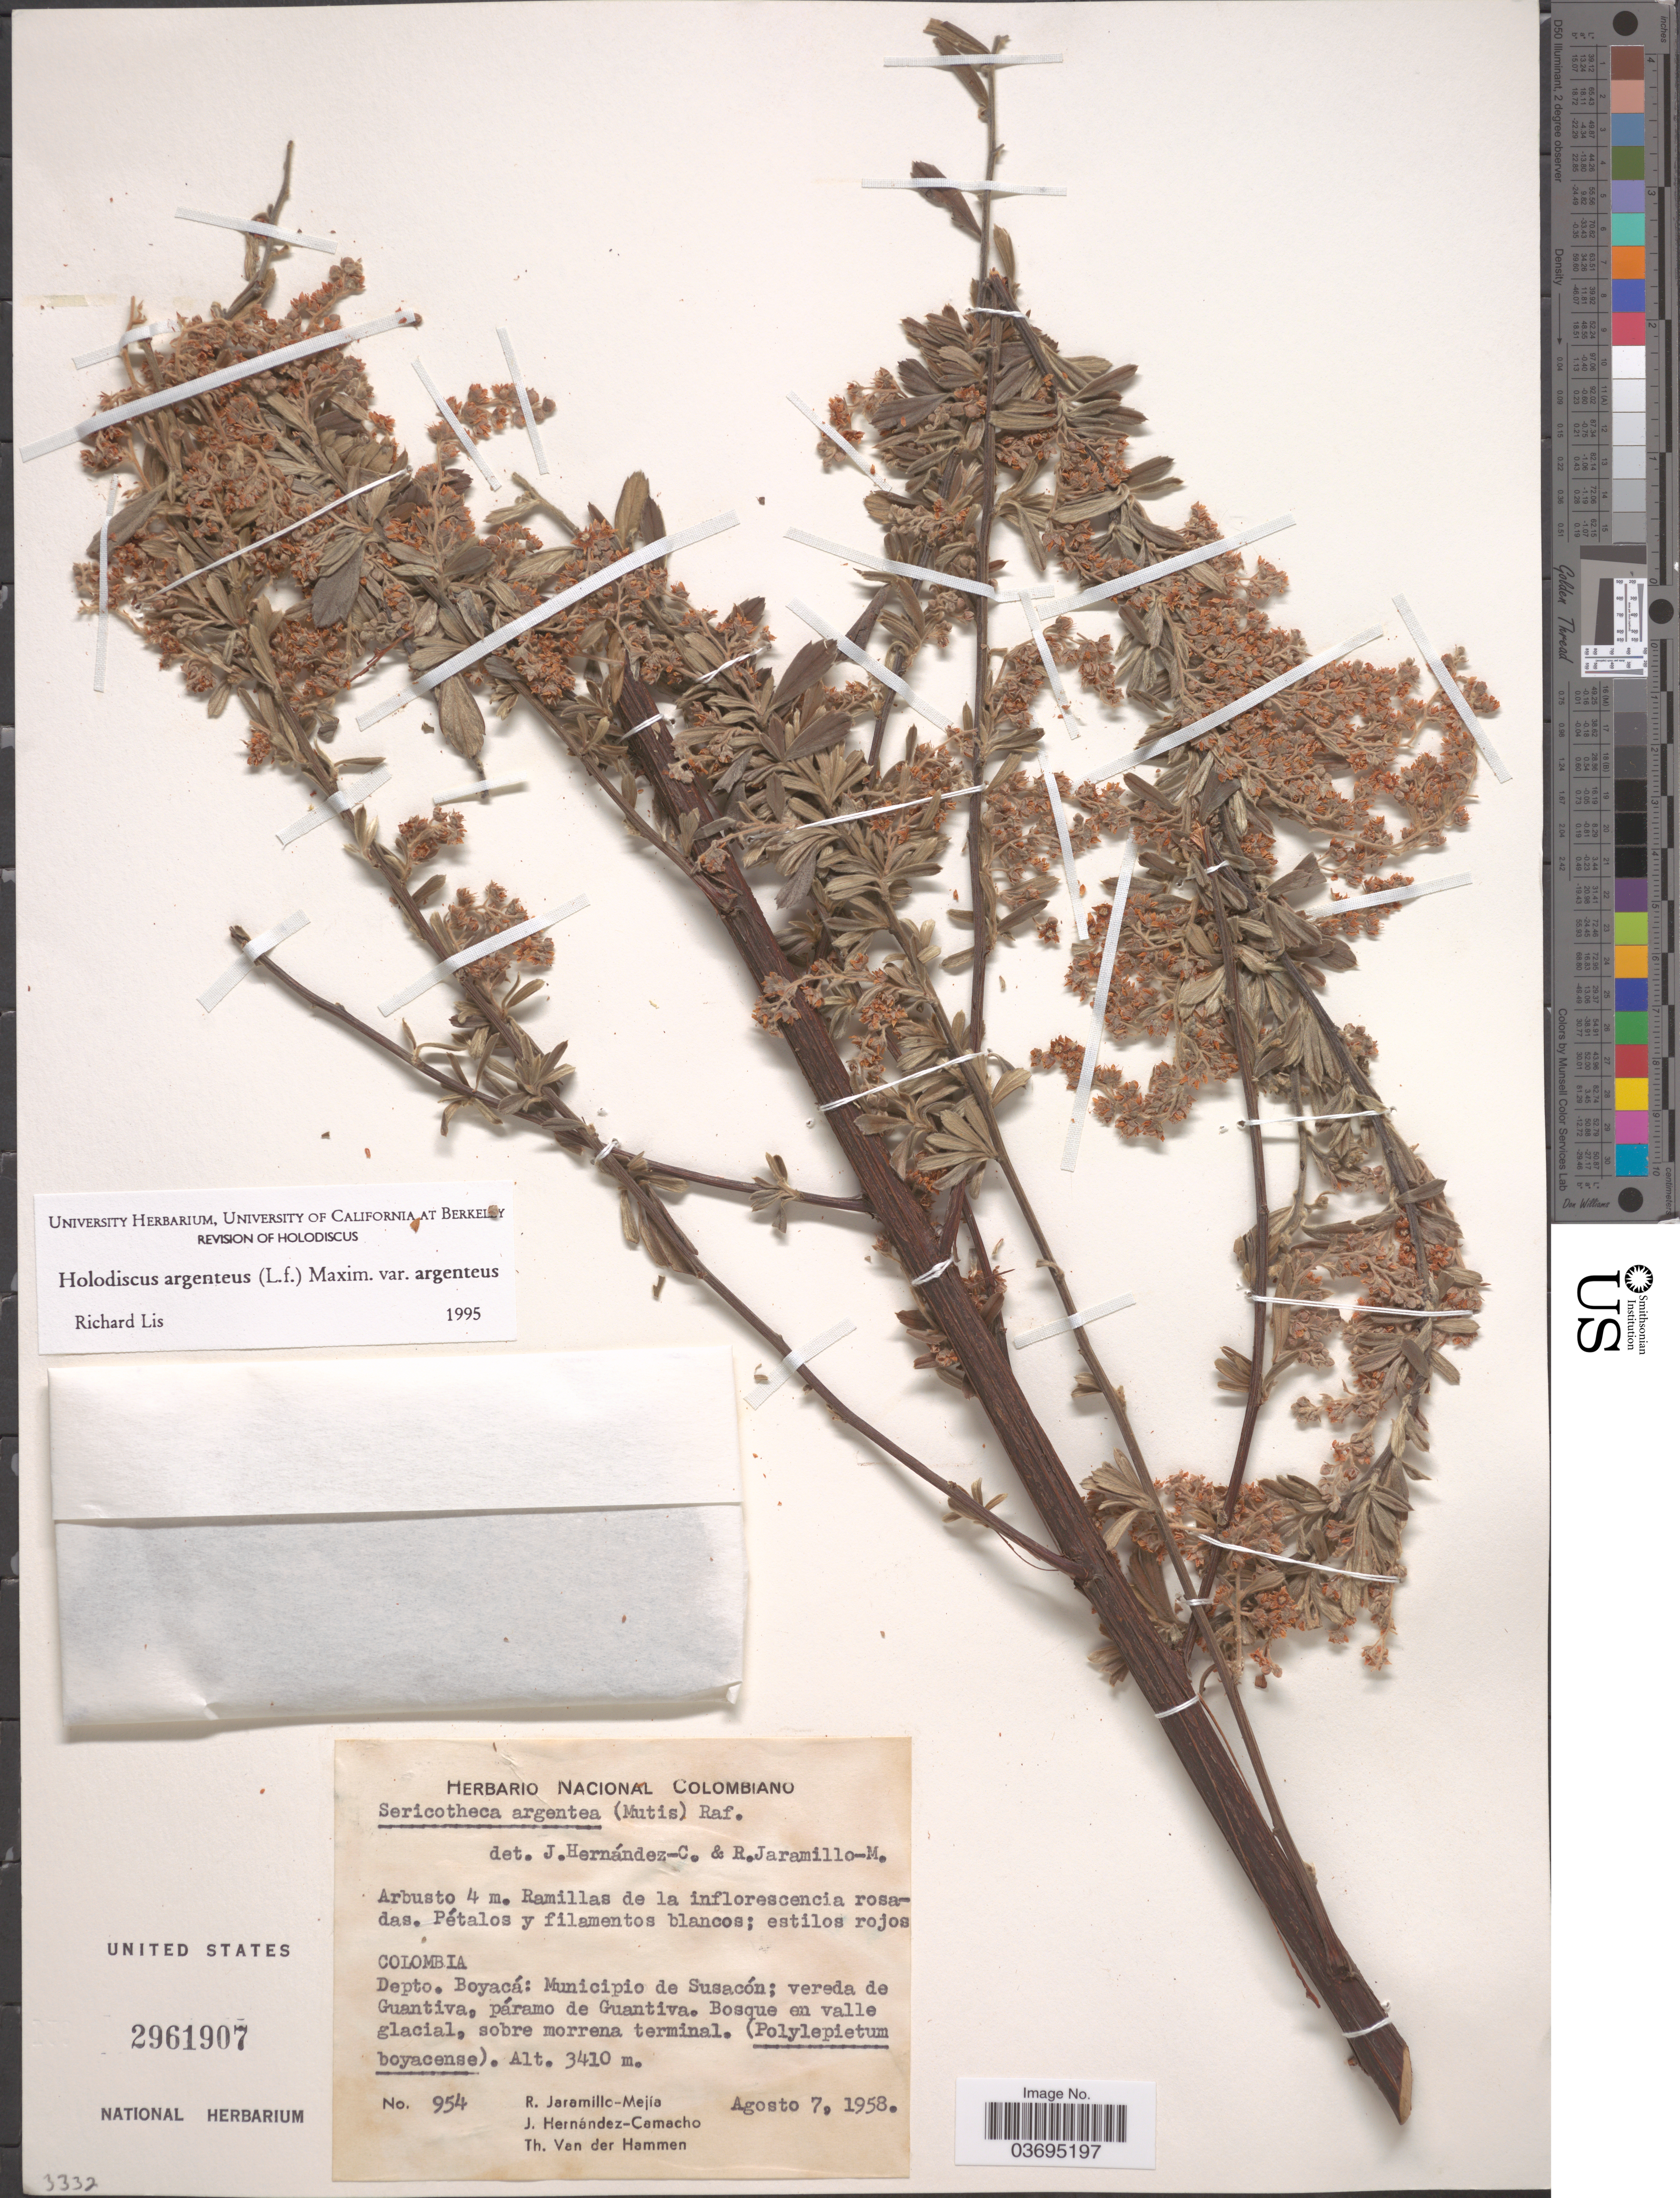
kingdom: Plantae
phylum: Tracheophyta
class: Magnoliopsida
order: Rosales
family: Rosaceae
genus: Holodiscus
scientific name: Holodiscus argenteus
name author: (L. f.) Maxim.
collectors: R. Jaramillo M., J. Hernández-Camacho & T. Van der Hammen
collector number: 954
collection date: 1958-08-07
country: Colombia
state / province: Boyacá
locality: Depto. Boyacá: Municipio de Susacón; vereda de Guantiva, páramo de Guantiva.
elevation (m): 3410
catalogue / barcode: US 2961907